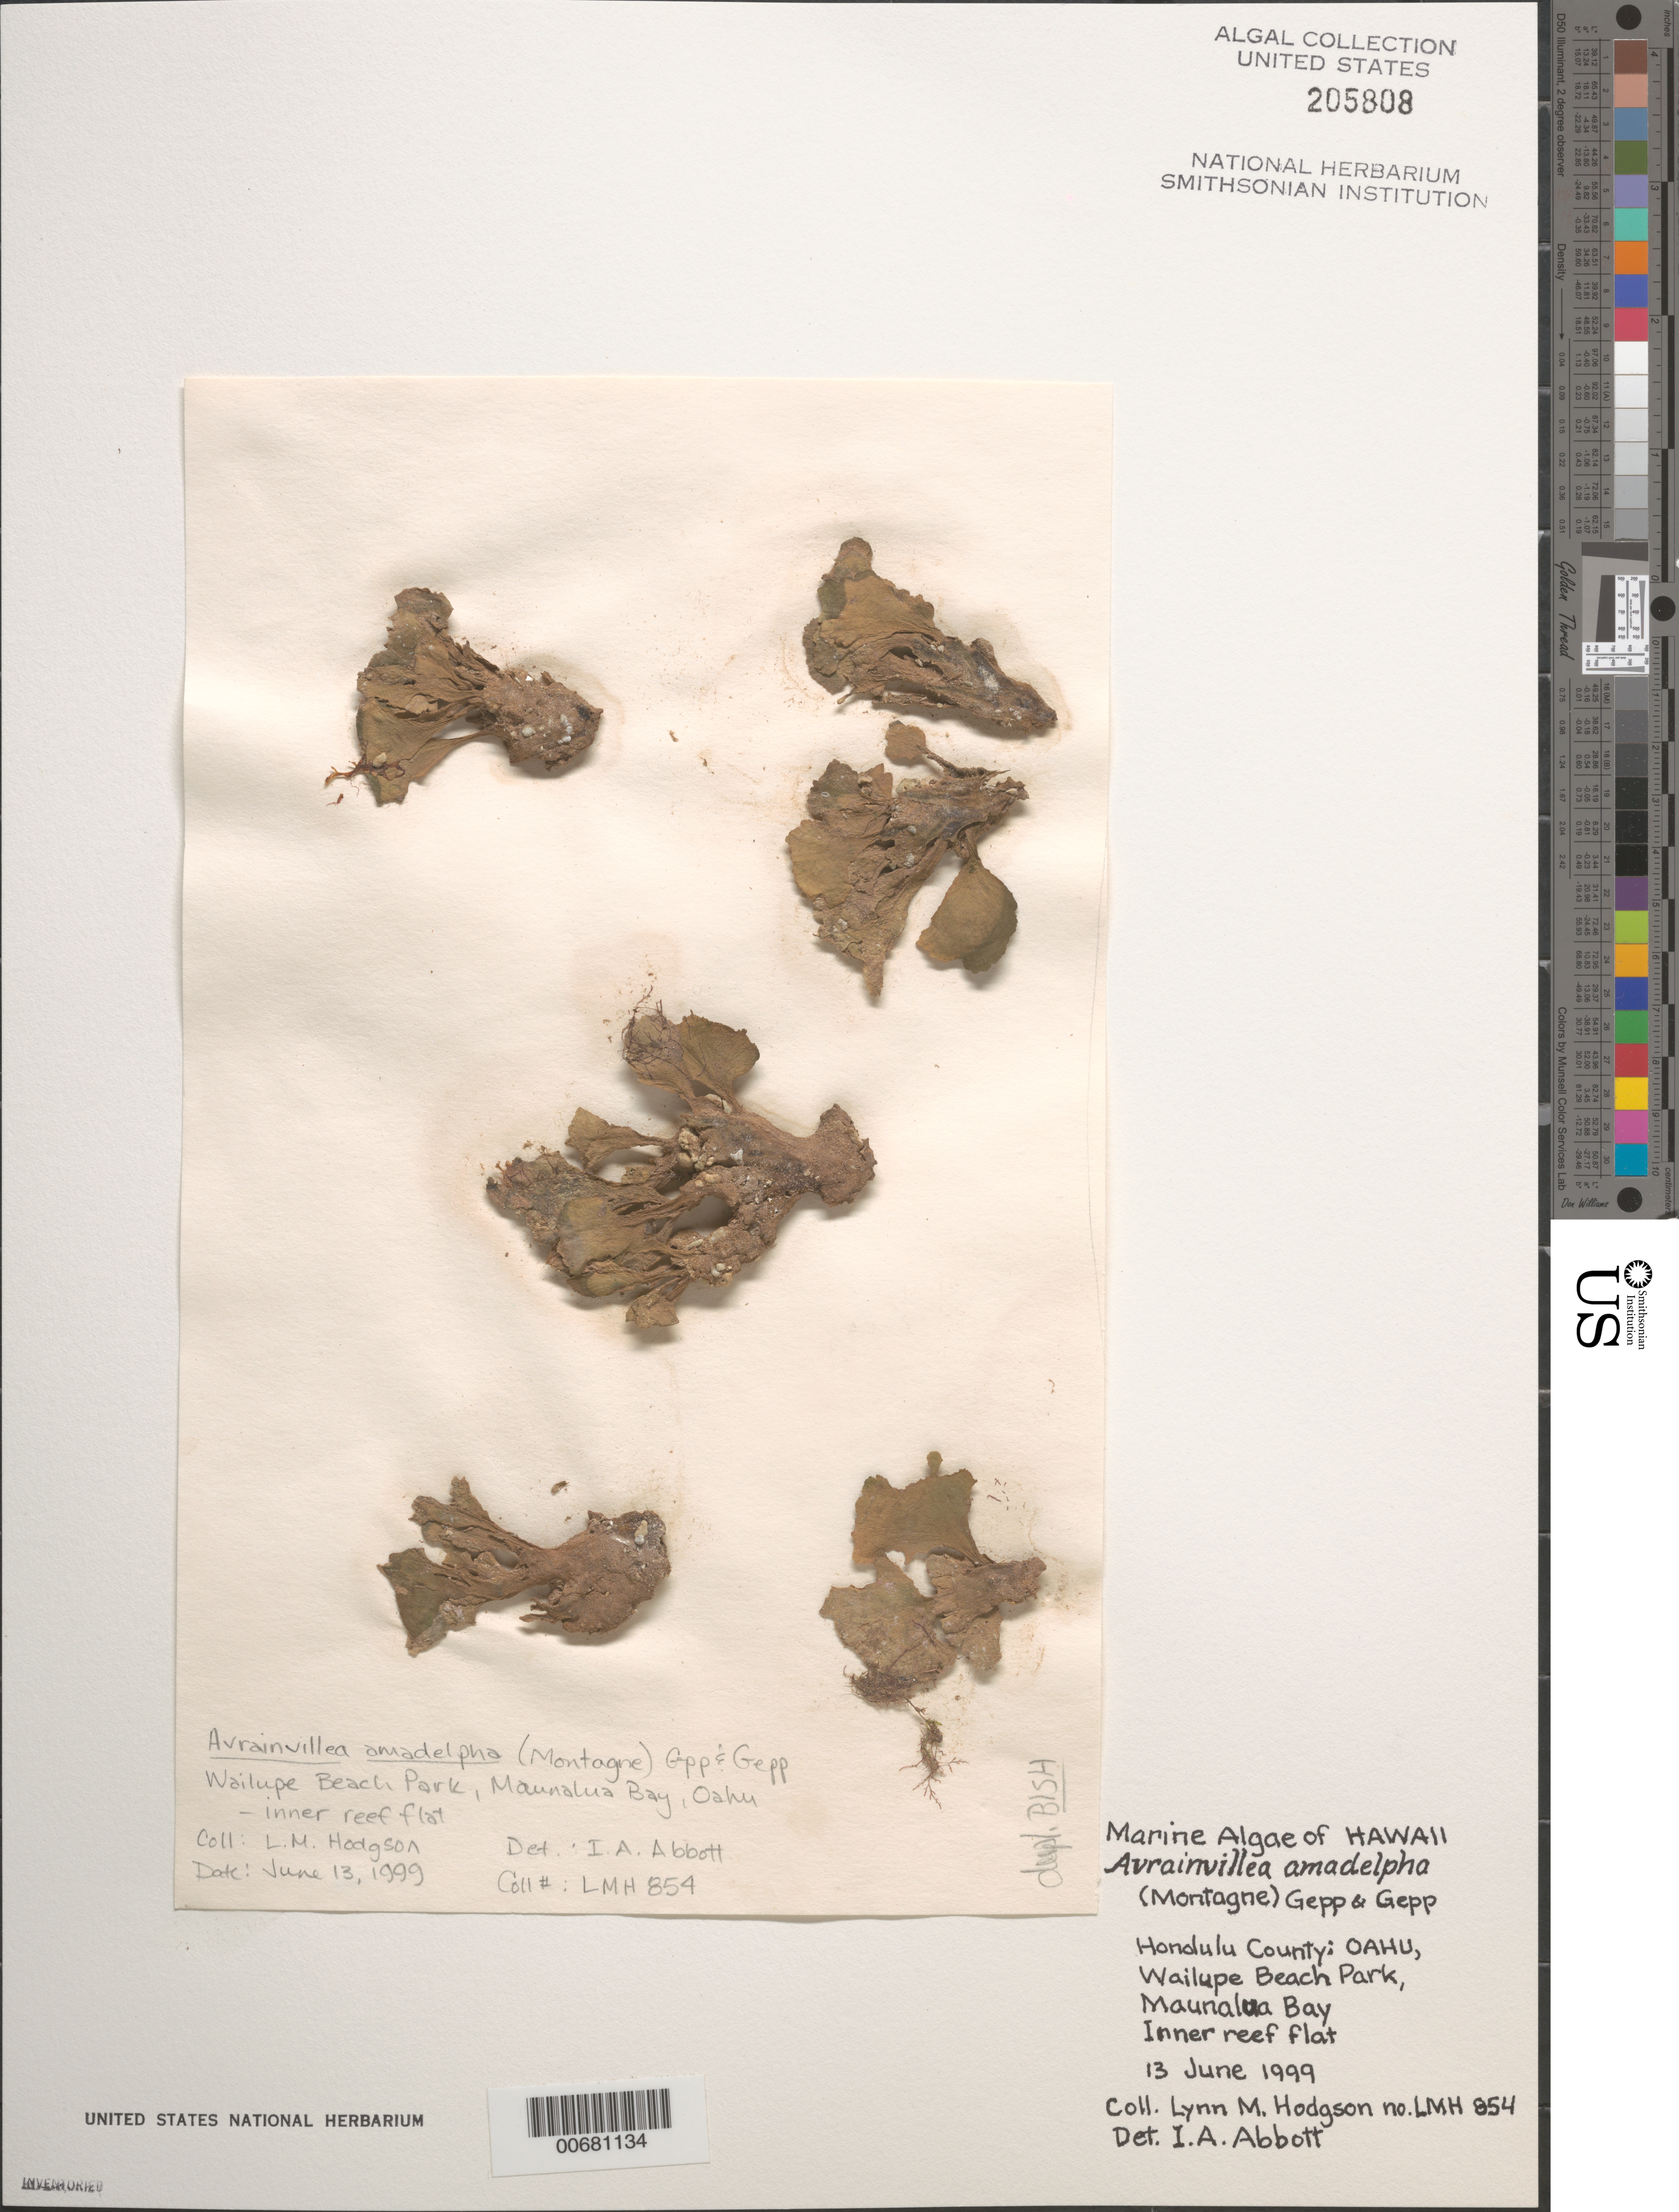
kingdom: Plantae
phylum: Chlorophyta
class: Ulvophyceae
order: Bryopsidales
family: Dichotomosiphonaceae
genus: Avrainvillea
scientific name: Avrainvillea amadelpha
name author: (Mont.) A. Gepp & E. Gepp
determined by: Abbott, Isabella A.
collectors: L. M. Hodgson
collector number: LMH 854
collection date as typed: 13 Jun 1999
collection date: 1999-06-13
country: United States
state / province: Hawaii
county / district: Honolulu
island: Oahu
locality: Wailupe Beach Park, Maunalua Bay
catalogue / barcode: US 205808